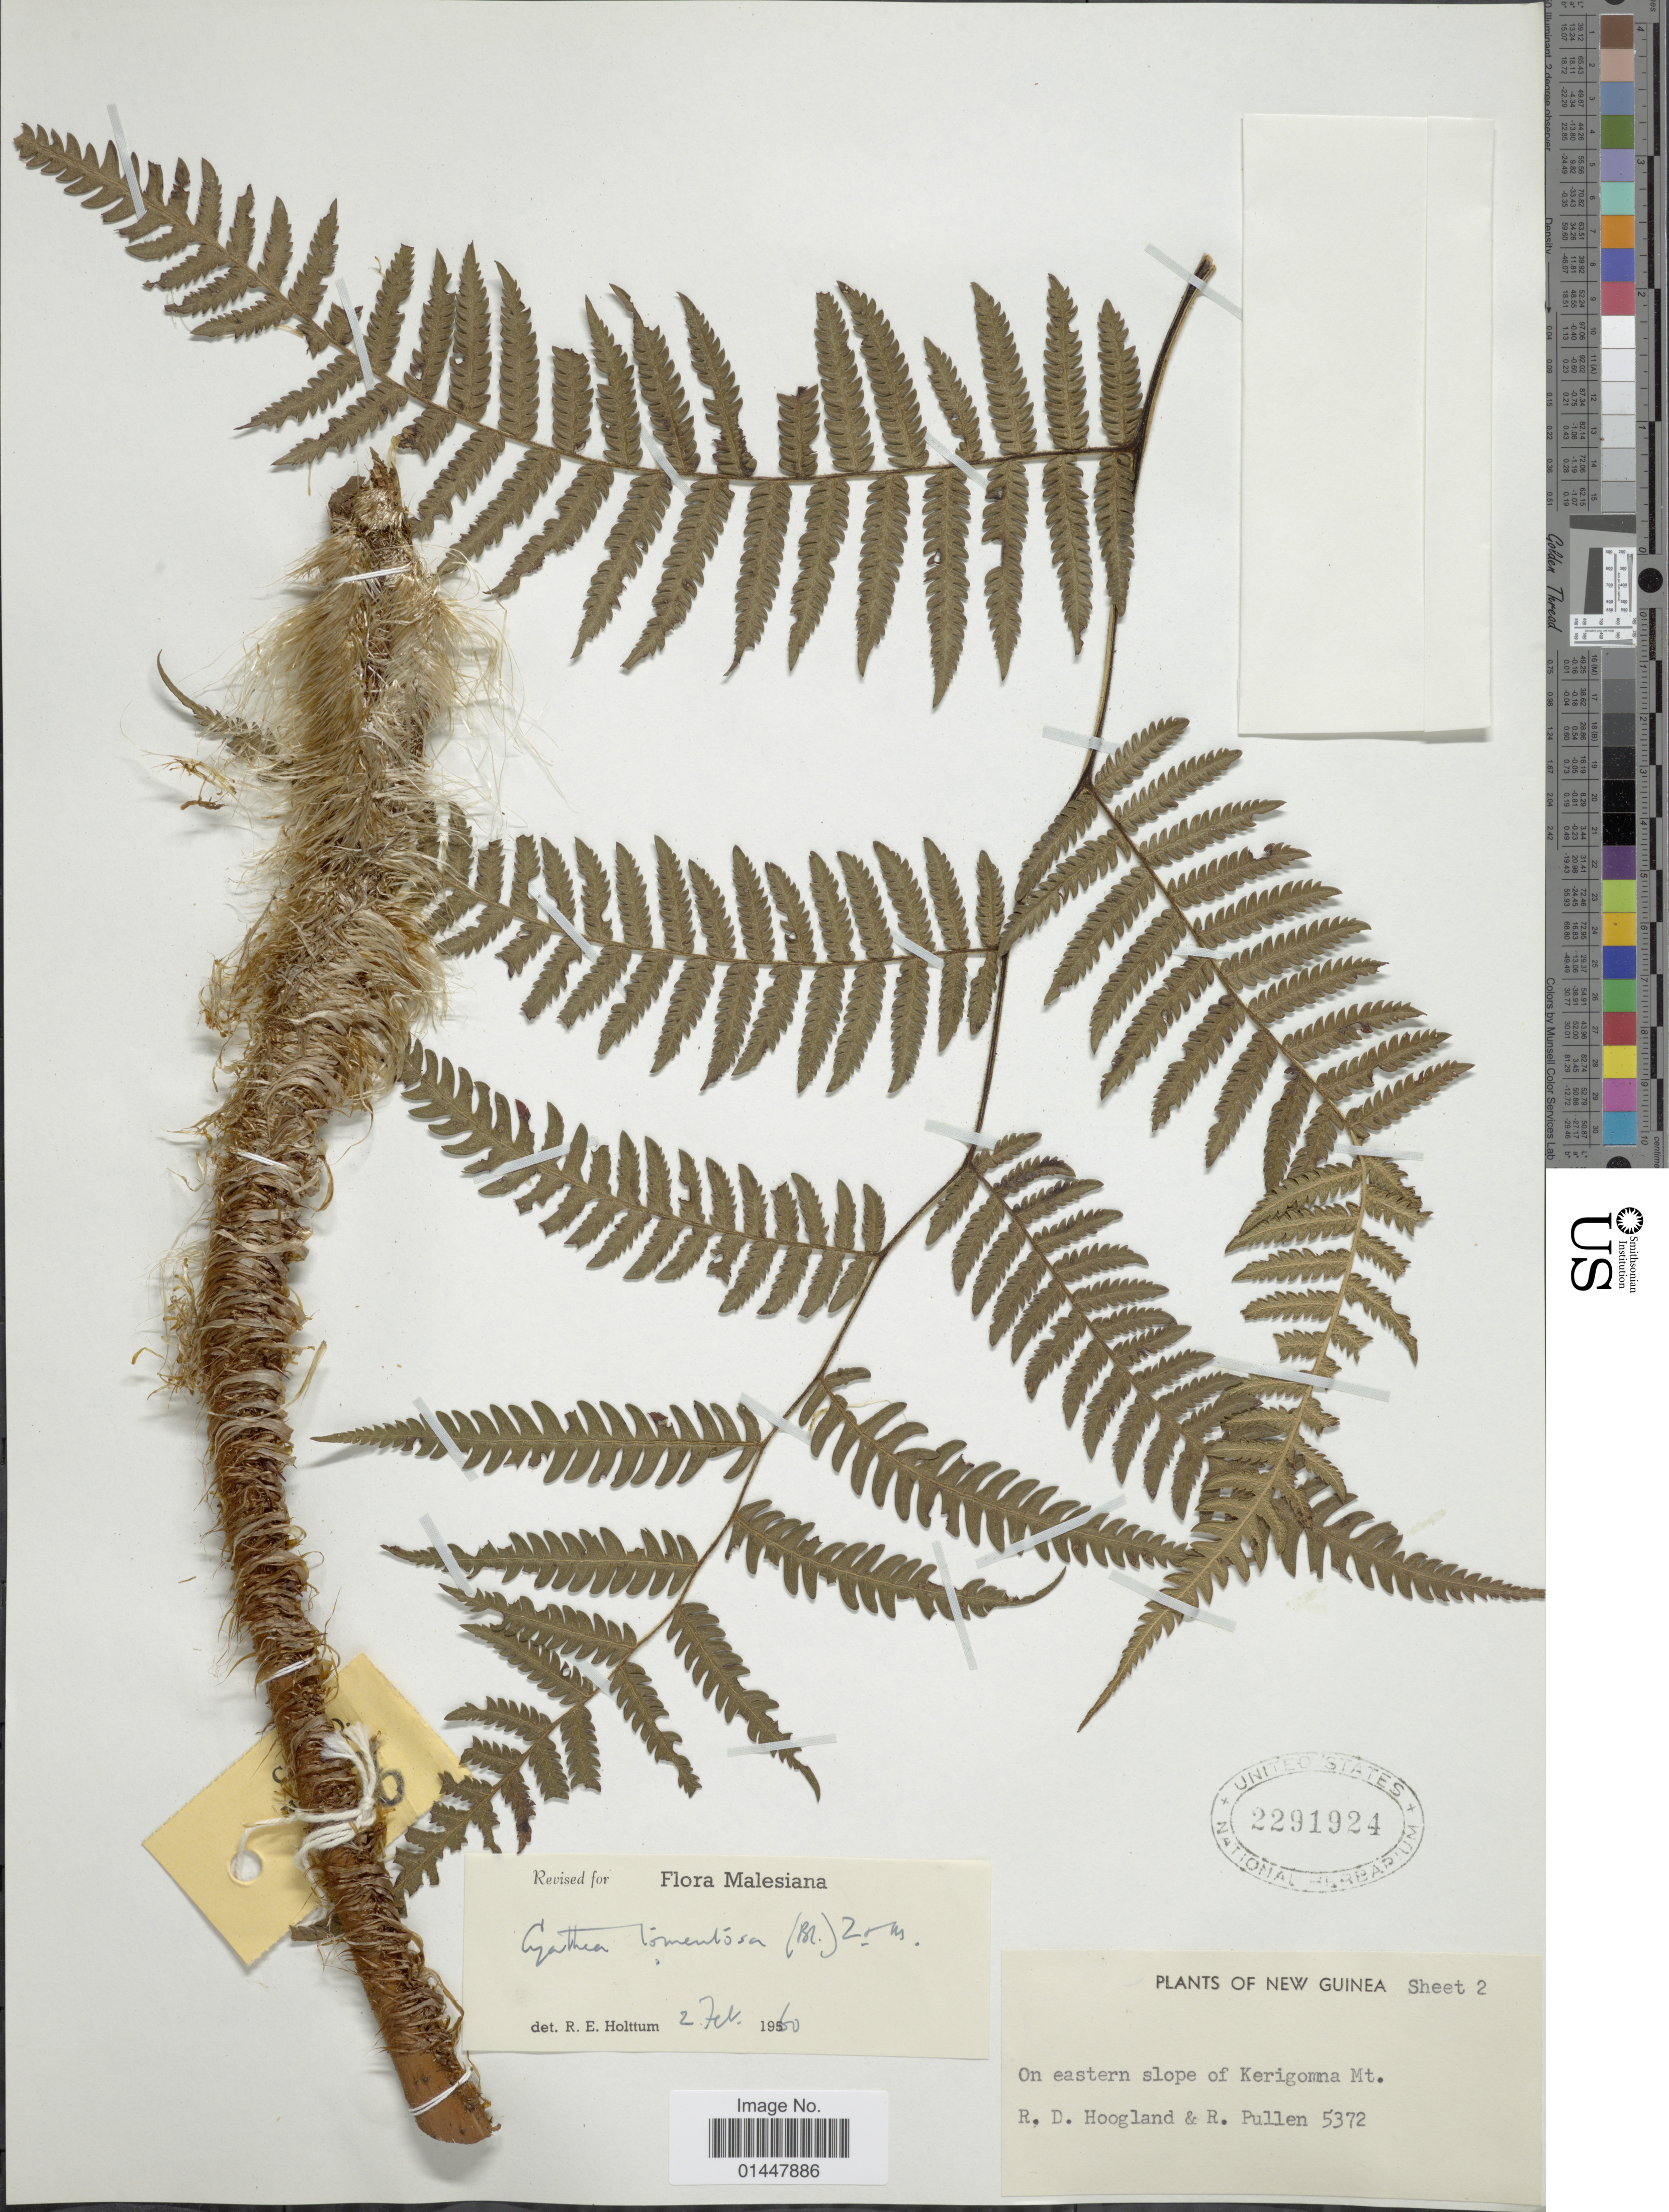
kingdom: Plantae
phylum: Tracheophyta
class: Polypodiopsida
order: Cyatheales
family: Cyatheaceae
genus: Sphaeropteris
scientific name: Sphaeropteris tomentosissima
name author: (Copel.) R.M. Tryon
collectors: R. D. Hoogland & R. Pullen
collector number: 5372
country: Papua New Guinea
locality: New Guinea, eastern slope of Kerigomma Mt.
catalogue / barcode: US 2291924